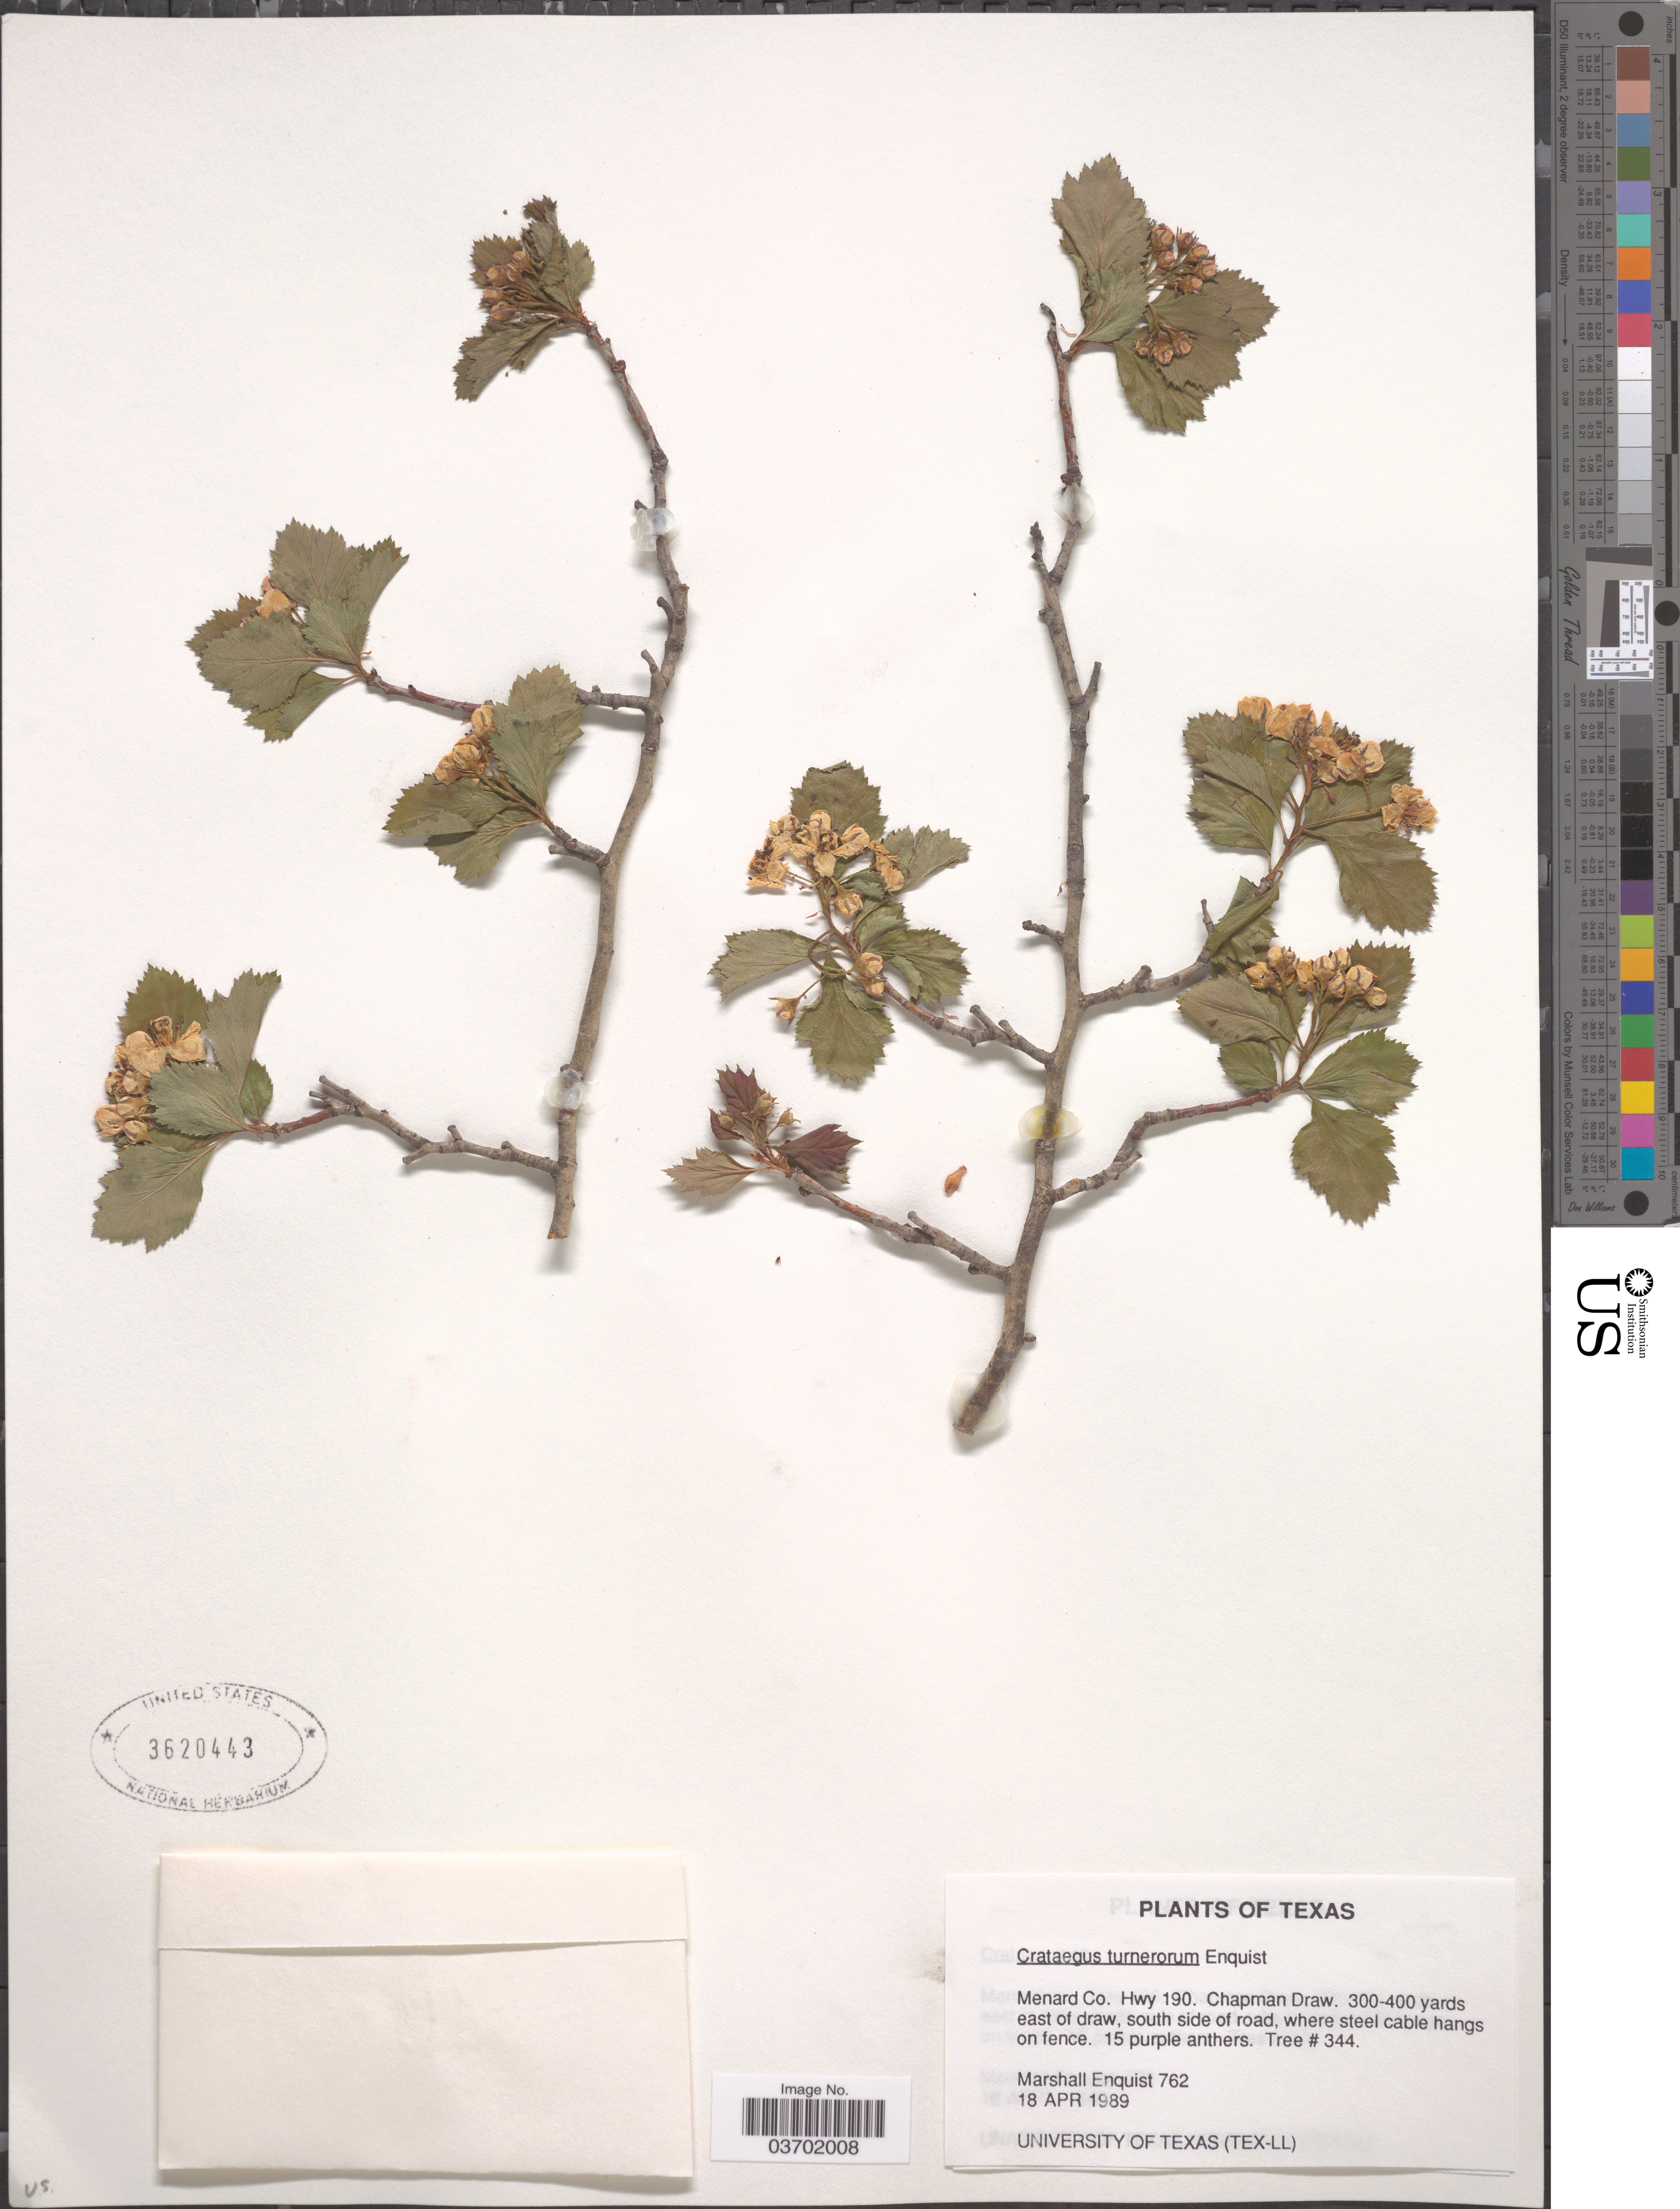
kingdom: Plantae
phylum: Tracheophyta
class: Magnoliopsida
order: Rosales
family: Rosaceae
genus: Crataegus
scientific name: Crataegus turnerorum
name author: Enquist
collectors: M. Enquist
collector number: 762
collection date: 1989-04-18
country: United States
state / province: Texas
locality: Menard Co. Hwy 190. Chapman Draw. 300-400 yards east of draw, south side of road, where steel cable hangs on fence. 15 purple anthers.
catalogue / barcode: US 3620443